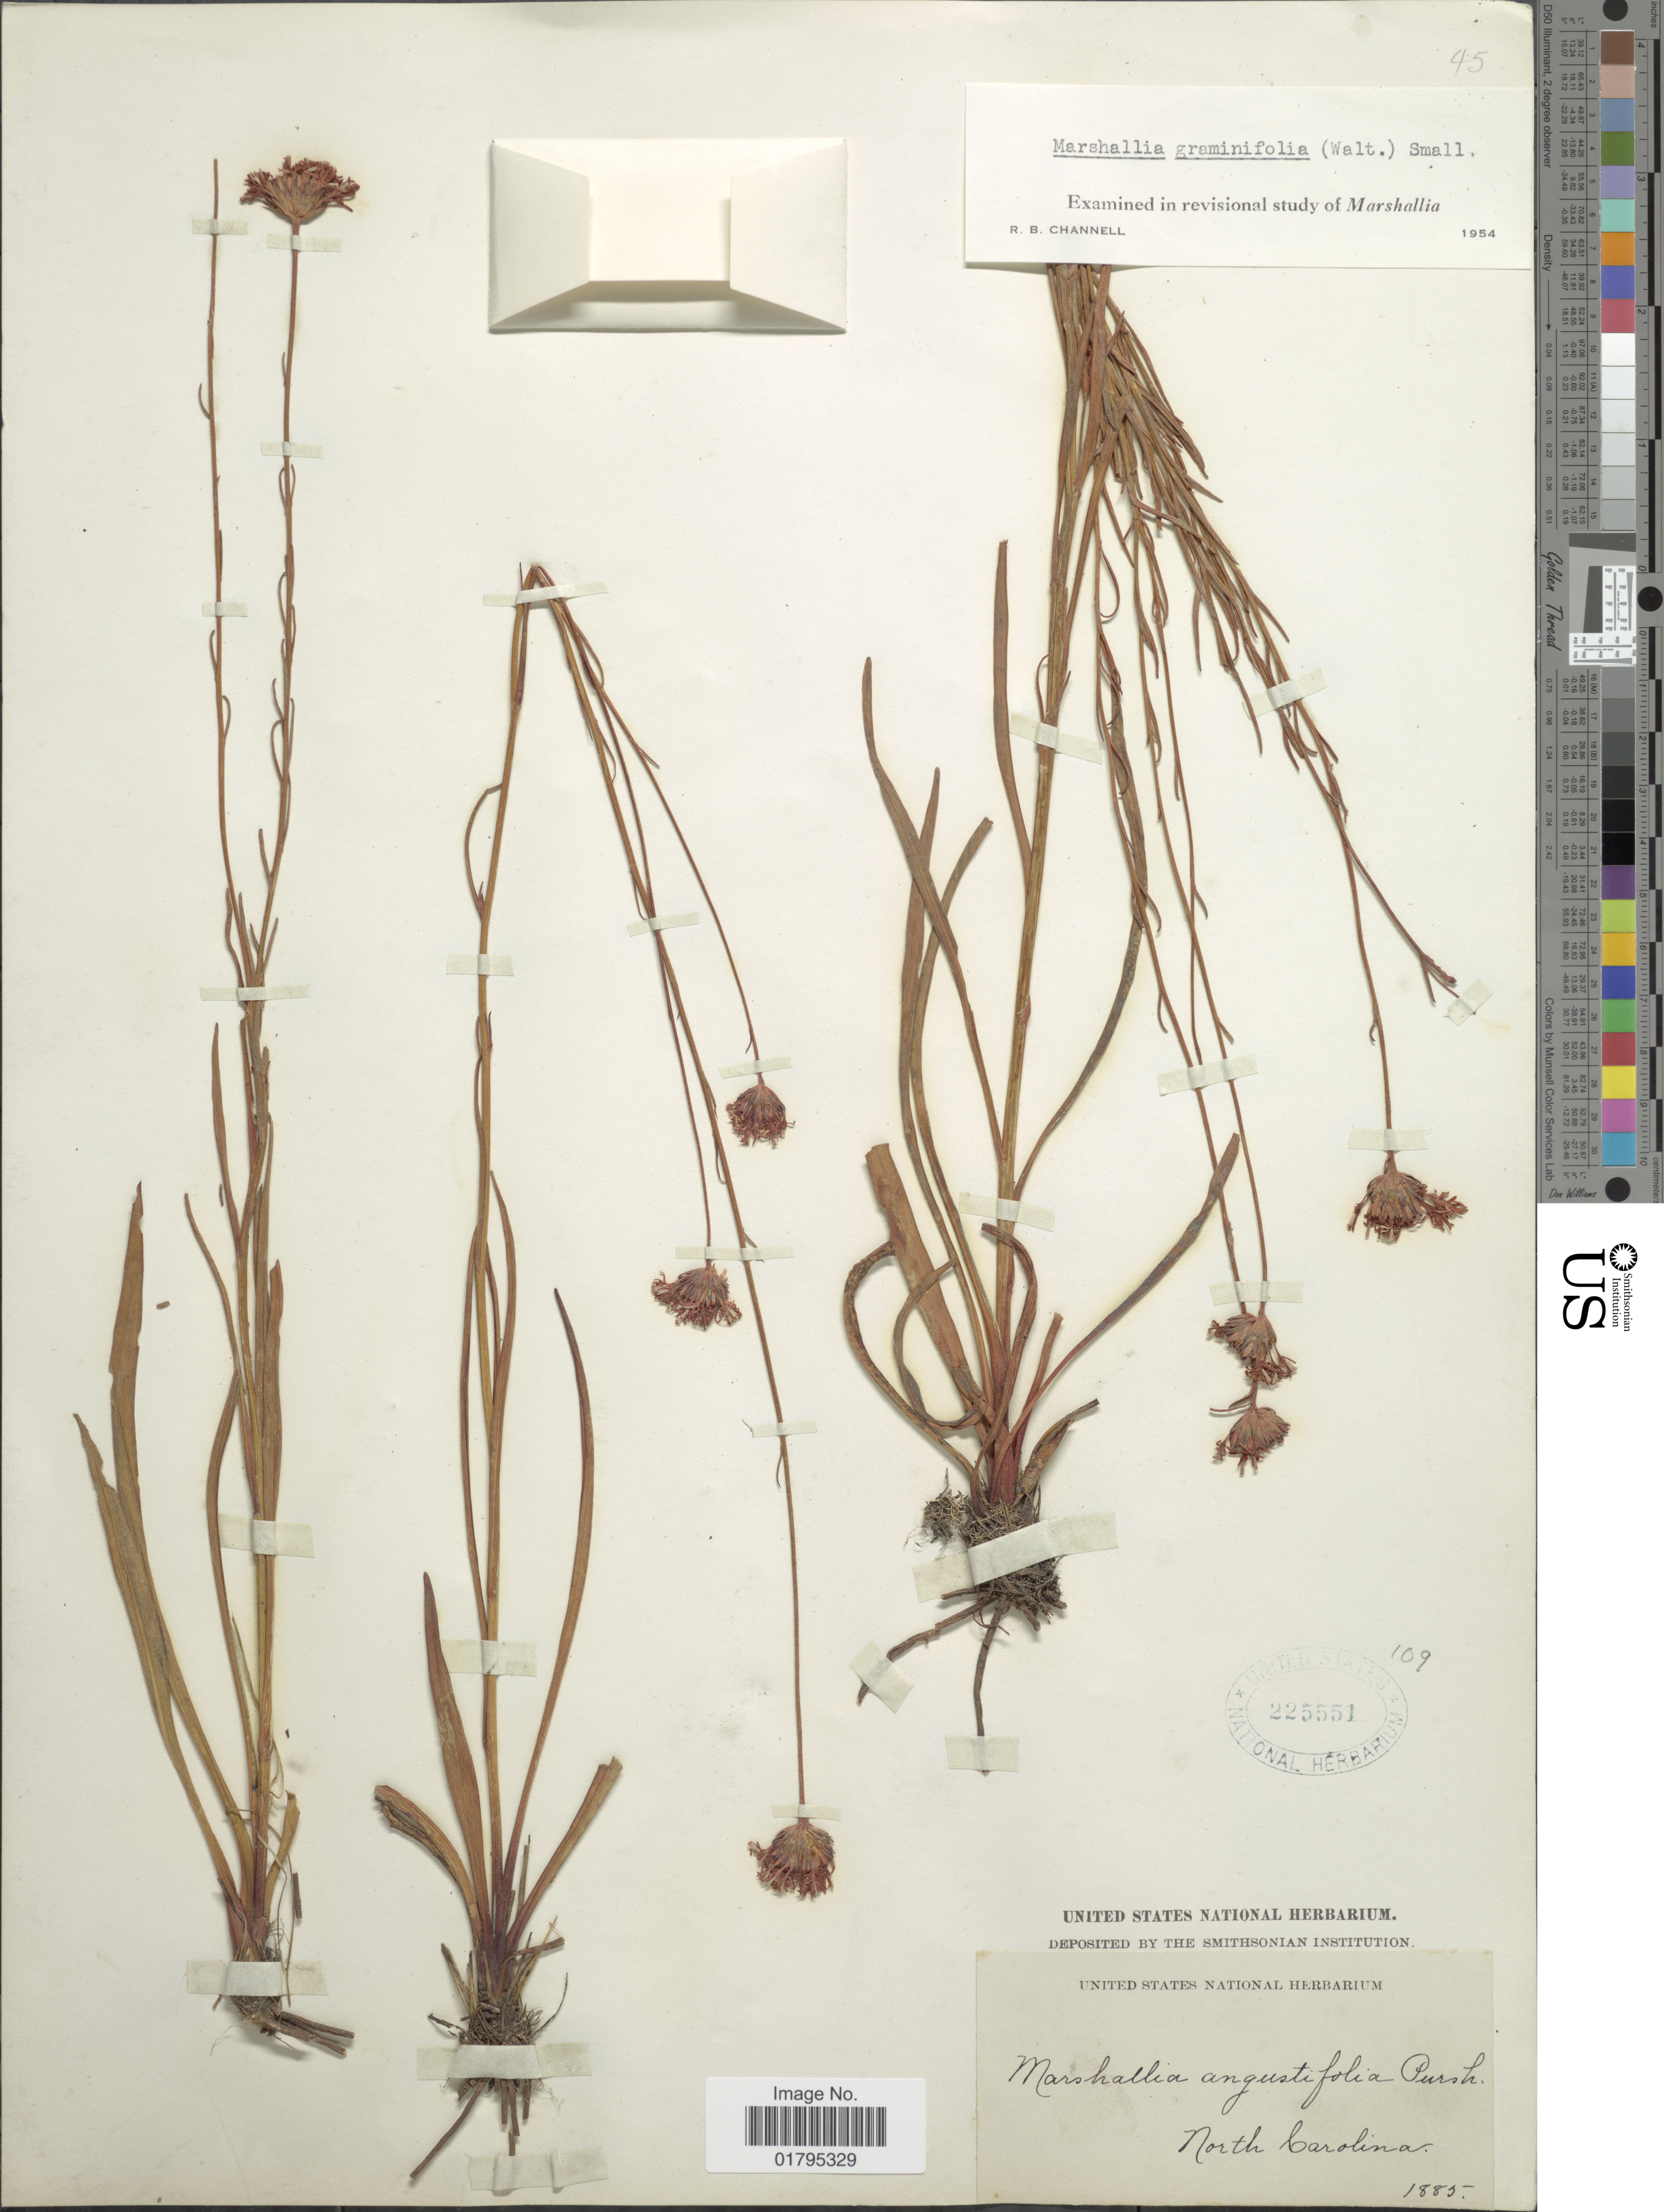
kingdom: Plantae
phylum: Tracheophyta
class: Magnoliopsida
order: Asterales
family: Asteraceae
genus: Marshallia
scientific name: Marshallia graminifolia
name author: (Walter) Small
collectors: U.S. National Herbarium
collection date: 1885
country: United States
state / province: North Carolina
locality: North Carolina.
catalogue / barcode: US 225551